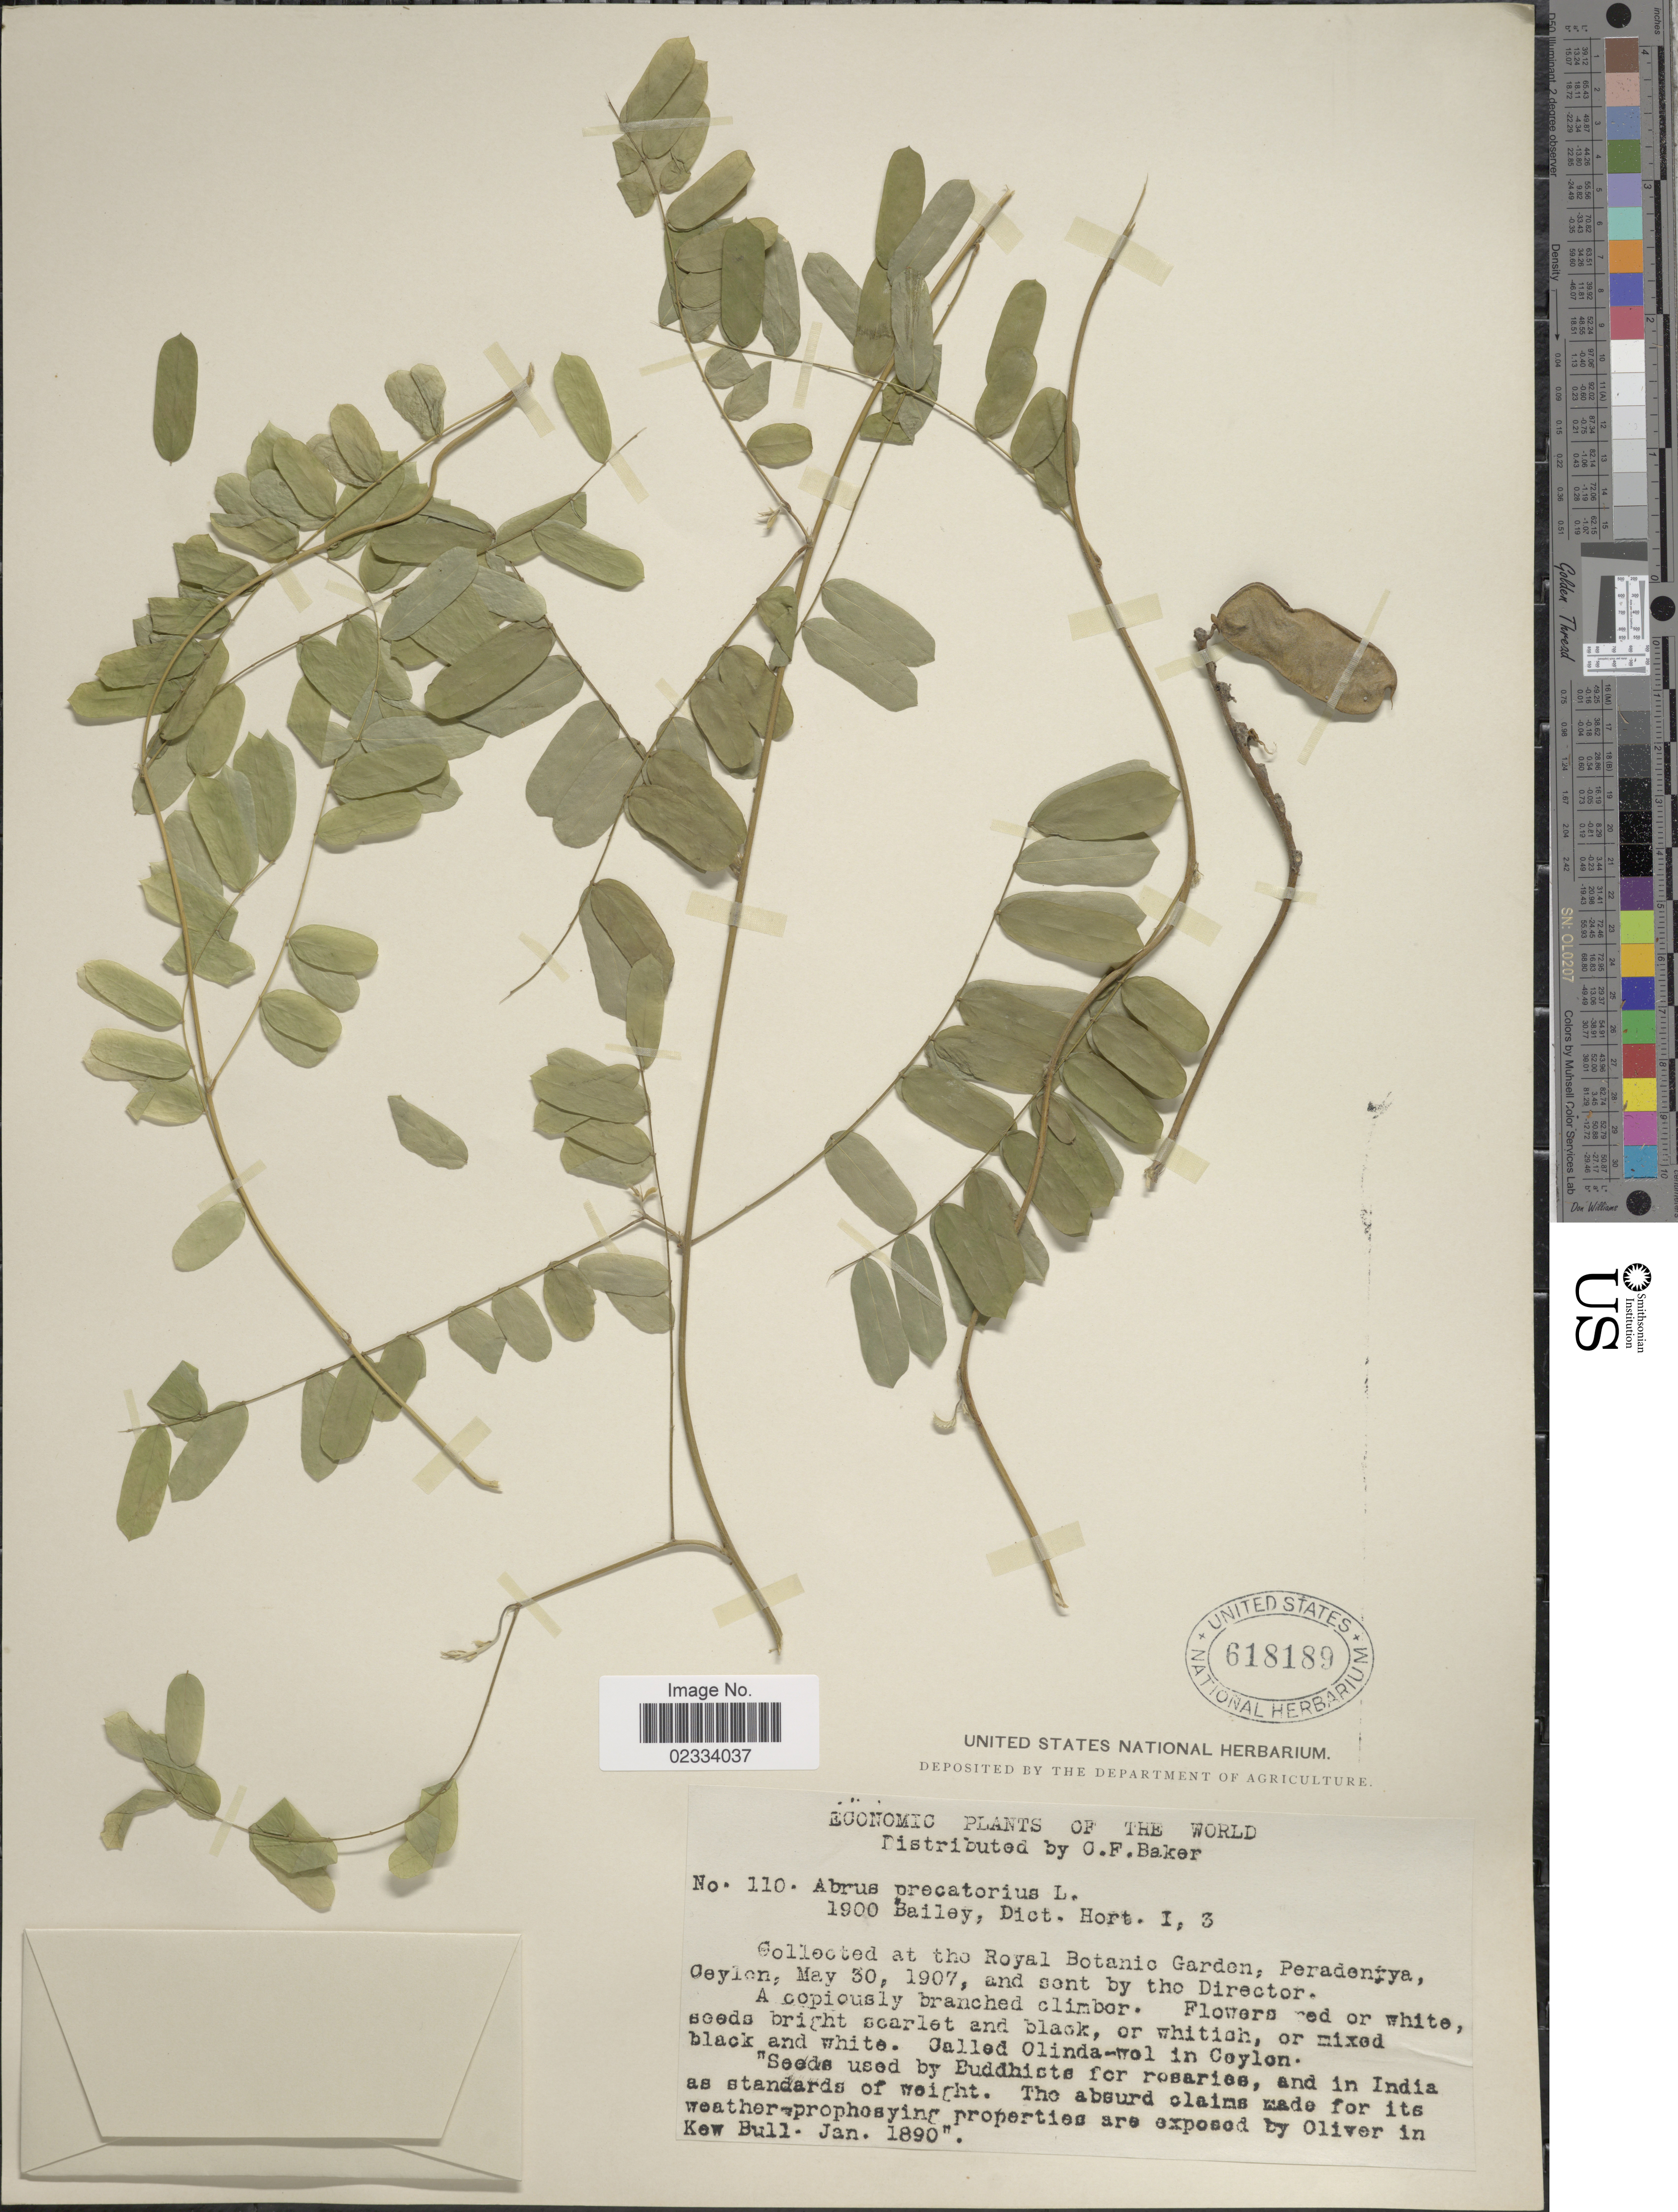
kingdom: Plantae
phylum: Tracheophyta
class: Magnoliopsida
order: Fabales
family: Fabaceae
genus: Abrus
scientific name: Abrus precatorius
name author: L.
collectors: C. F. Baker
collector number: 110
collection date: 1907-05-30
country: Sri Lanka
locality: Royal Botanic Garden, Peradeniya, Ceylon.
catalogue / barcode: US 618189